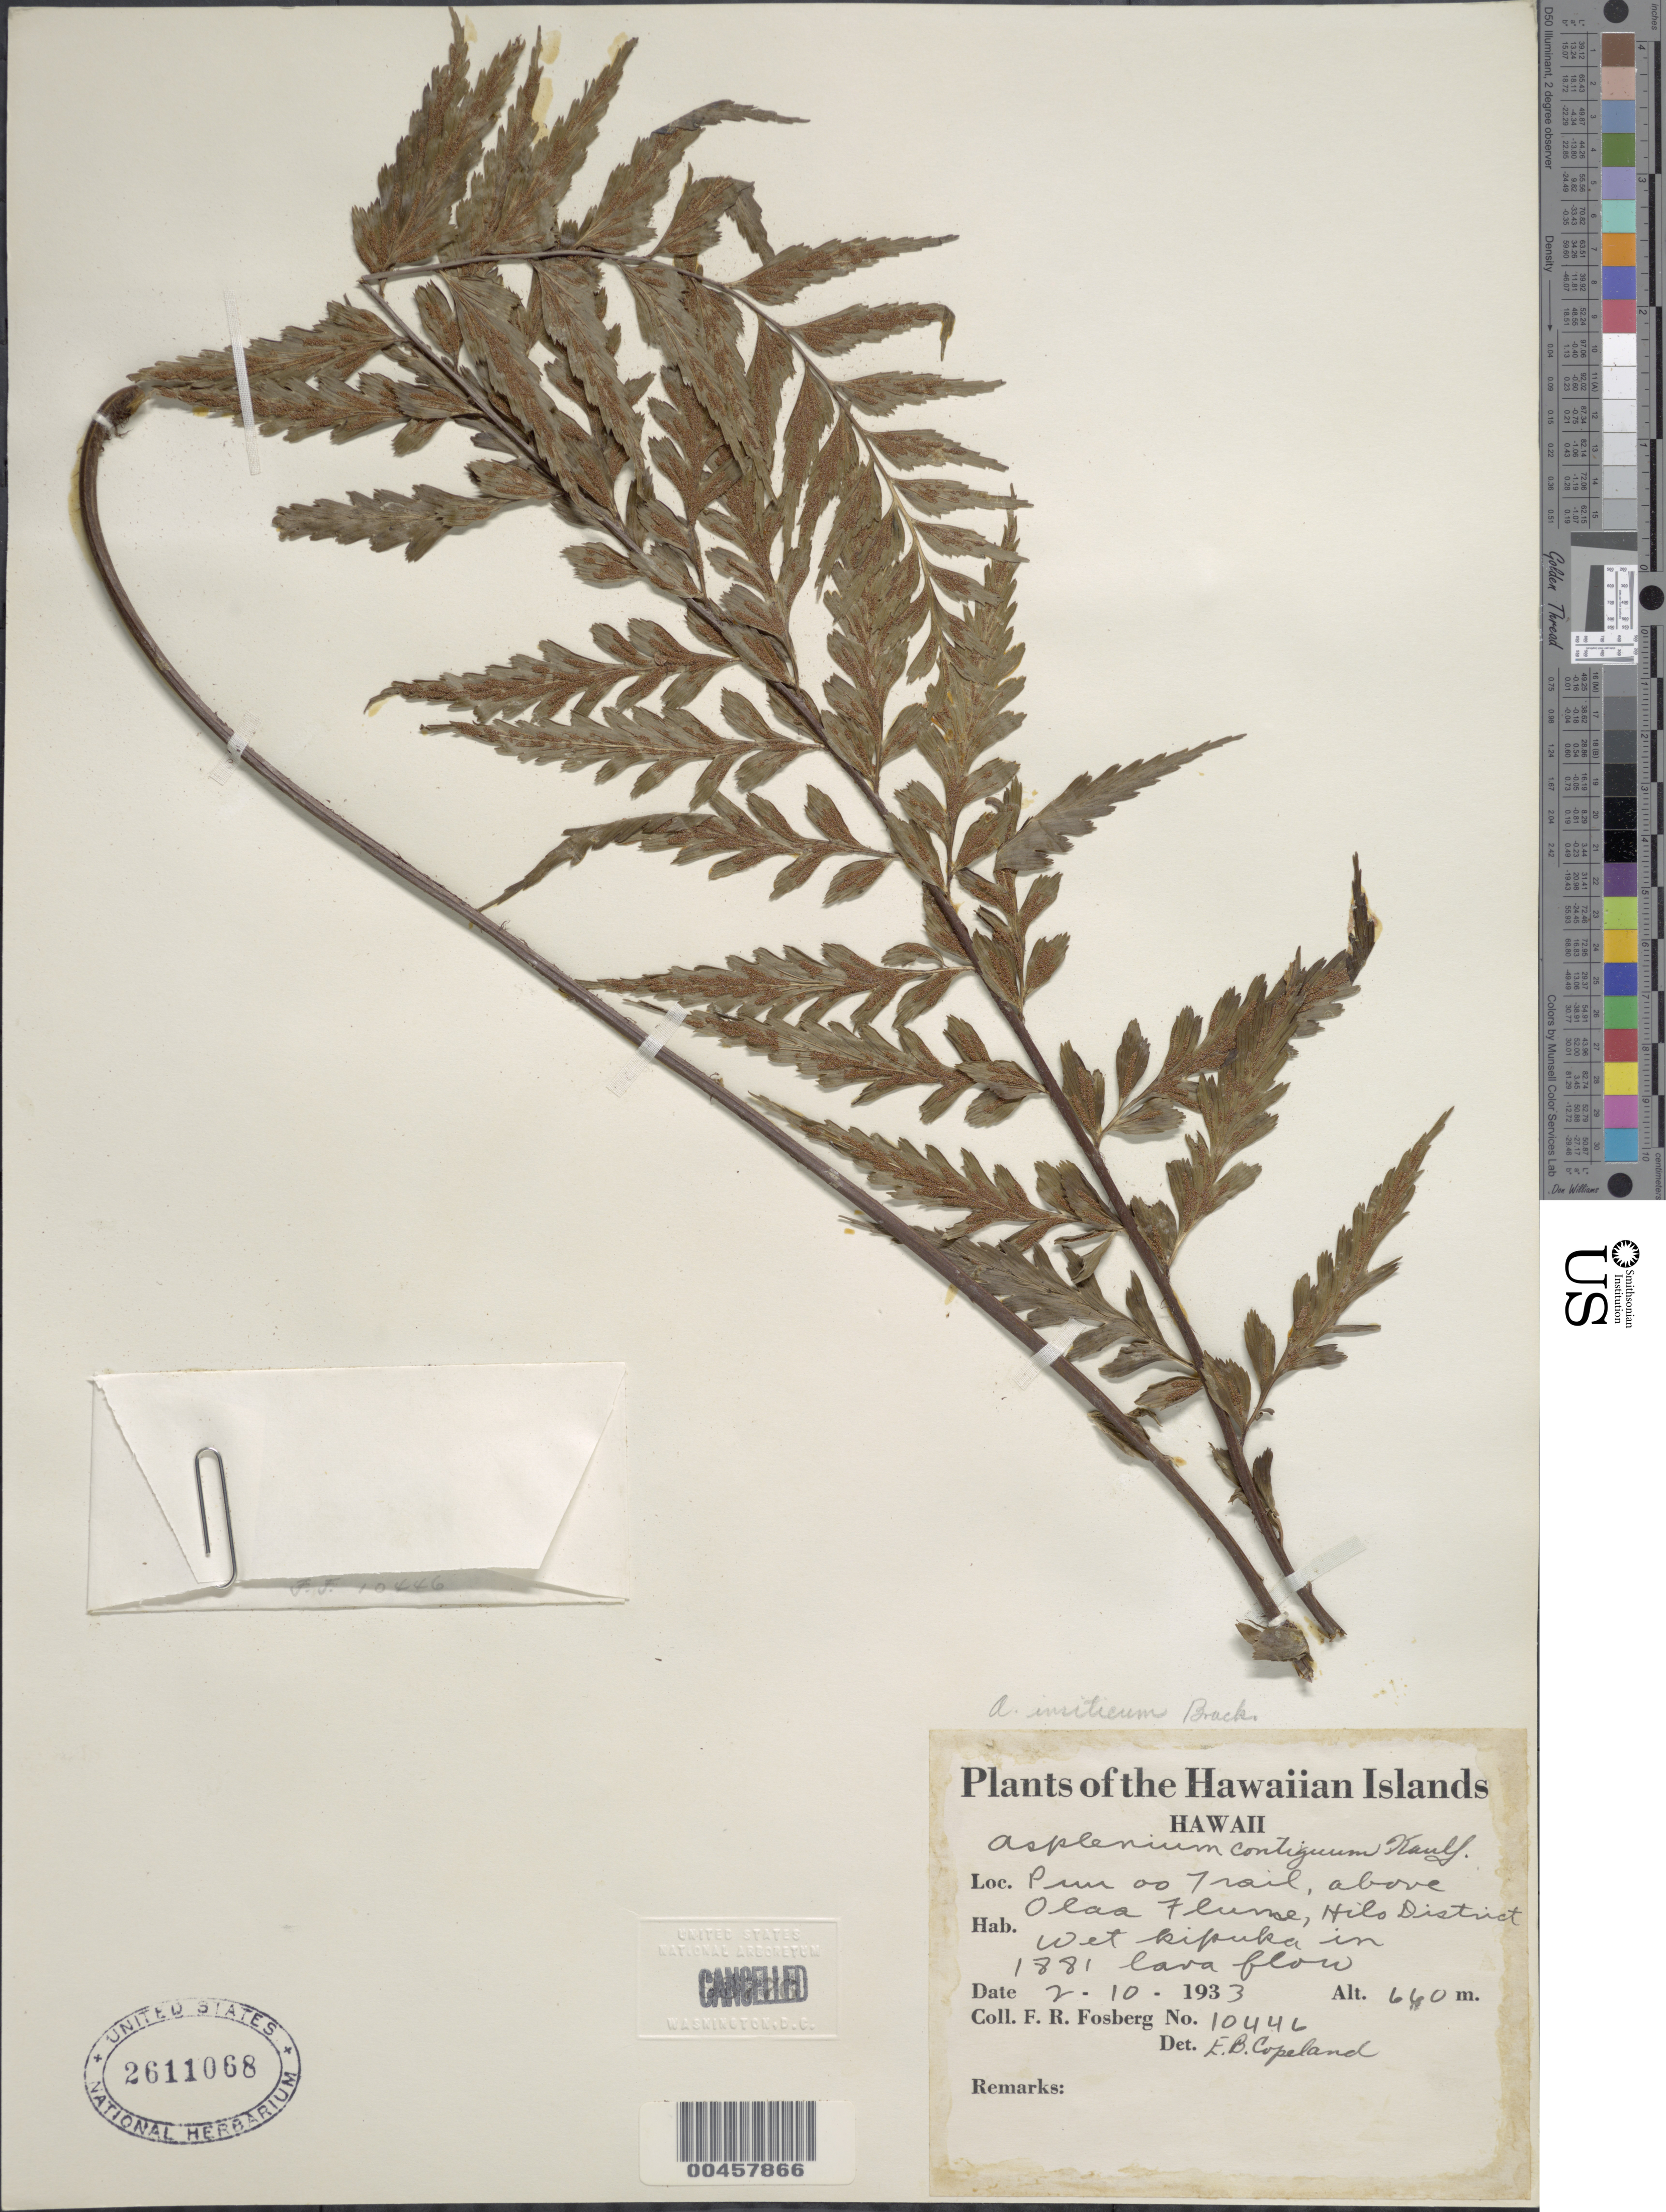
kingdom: Plantae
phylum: Tracheophyta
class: Polypodiopsida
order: Polypodiales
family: Aspleniaceae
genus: Asplenium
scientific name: Asplenium insiticium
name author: Brack. in Wilkes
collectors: F. R. Fosberg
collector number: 10446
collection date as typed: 2 Oct 1933 or 10 Feb 1933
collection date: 1933-02-10 or 1933-10-02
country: United States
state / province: Hawaii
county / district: Hawaii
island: Hawaii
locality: Puu Oo Trail,above Olaa Flume, Hilo District, in 1881 lava flow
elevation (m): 660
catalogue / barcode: US 2611068